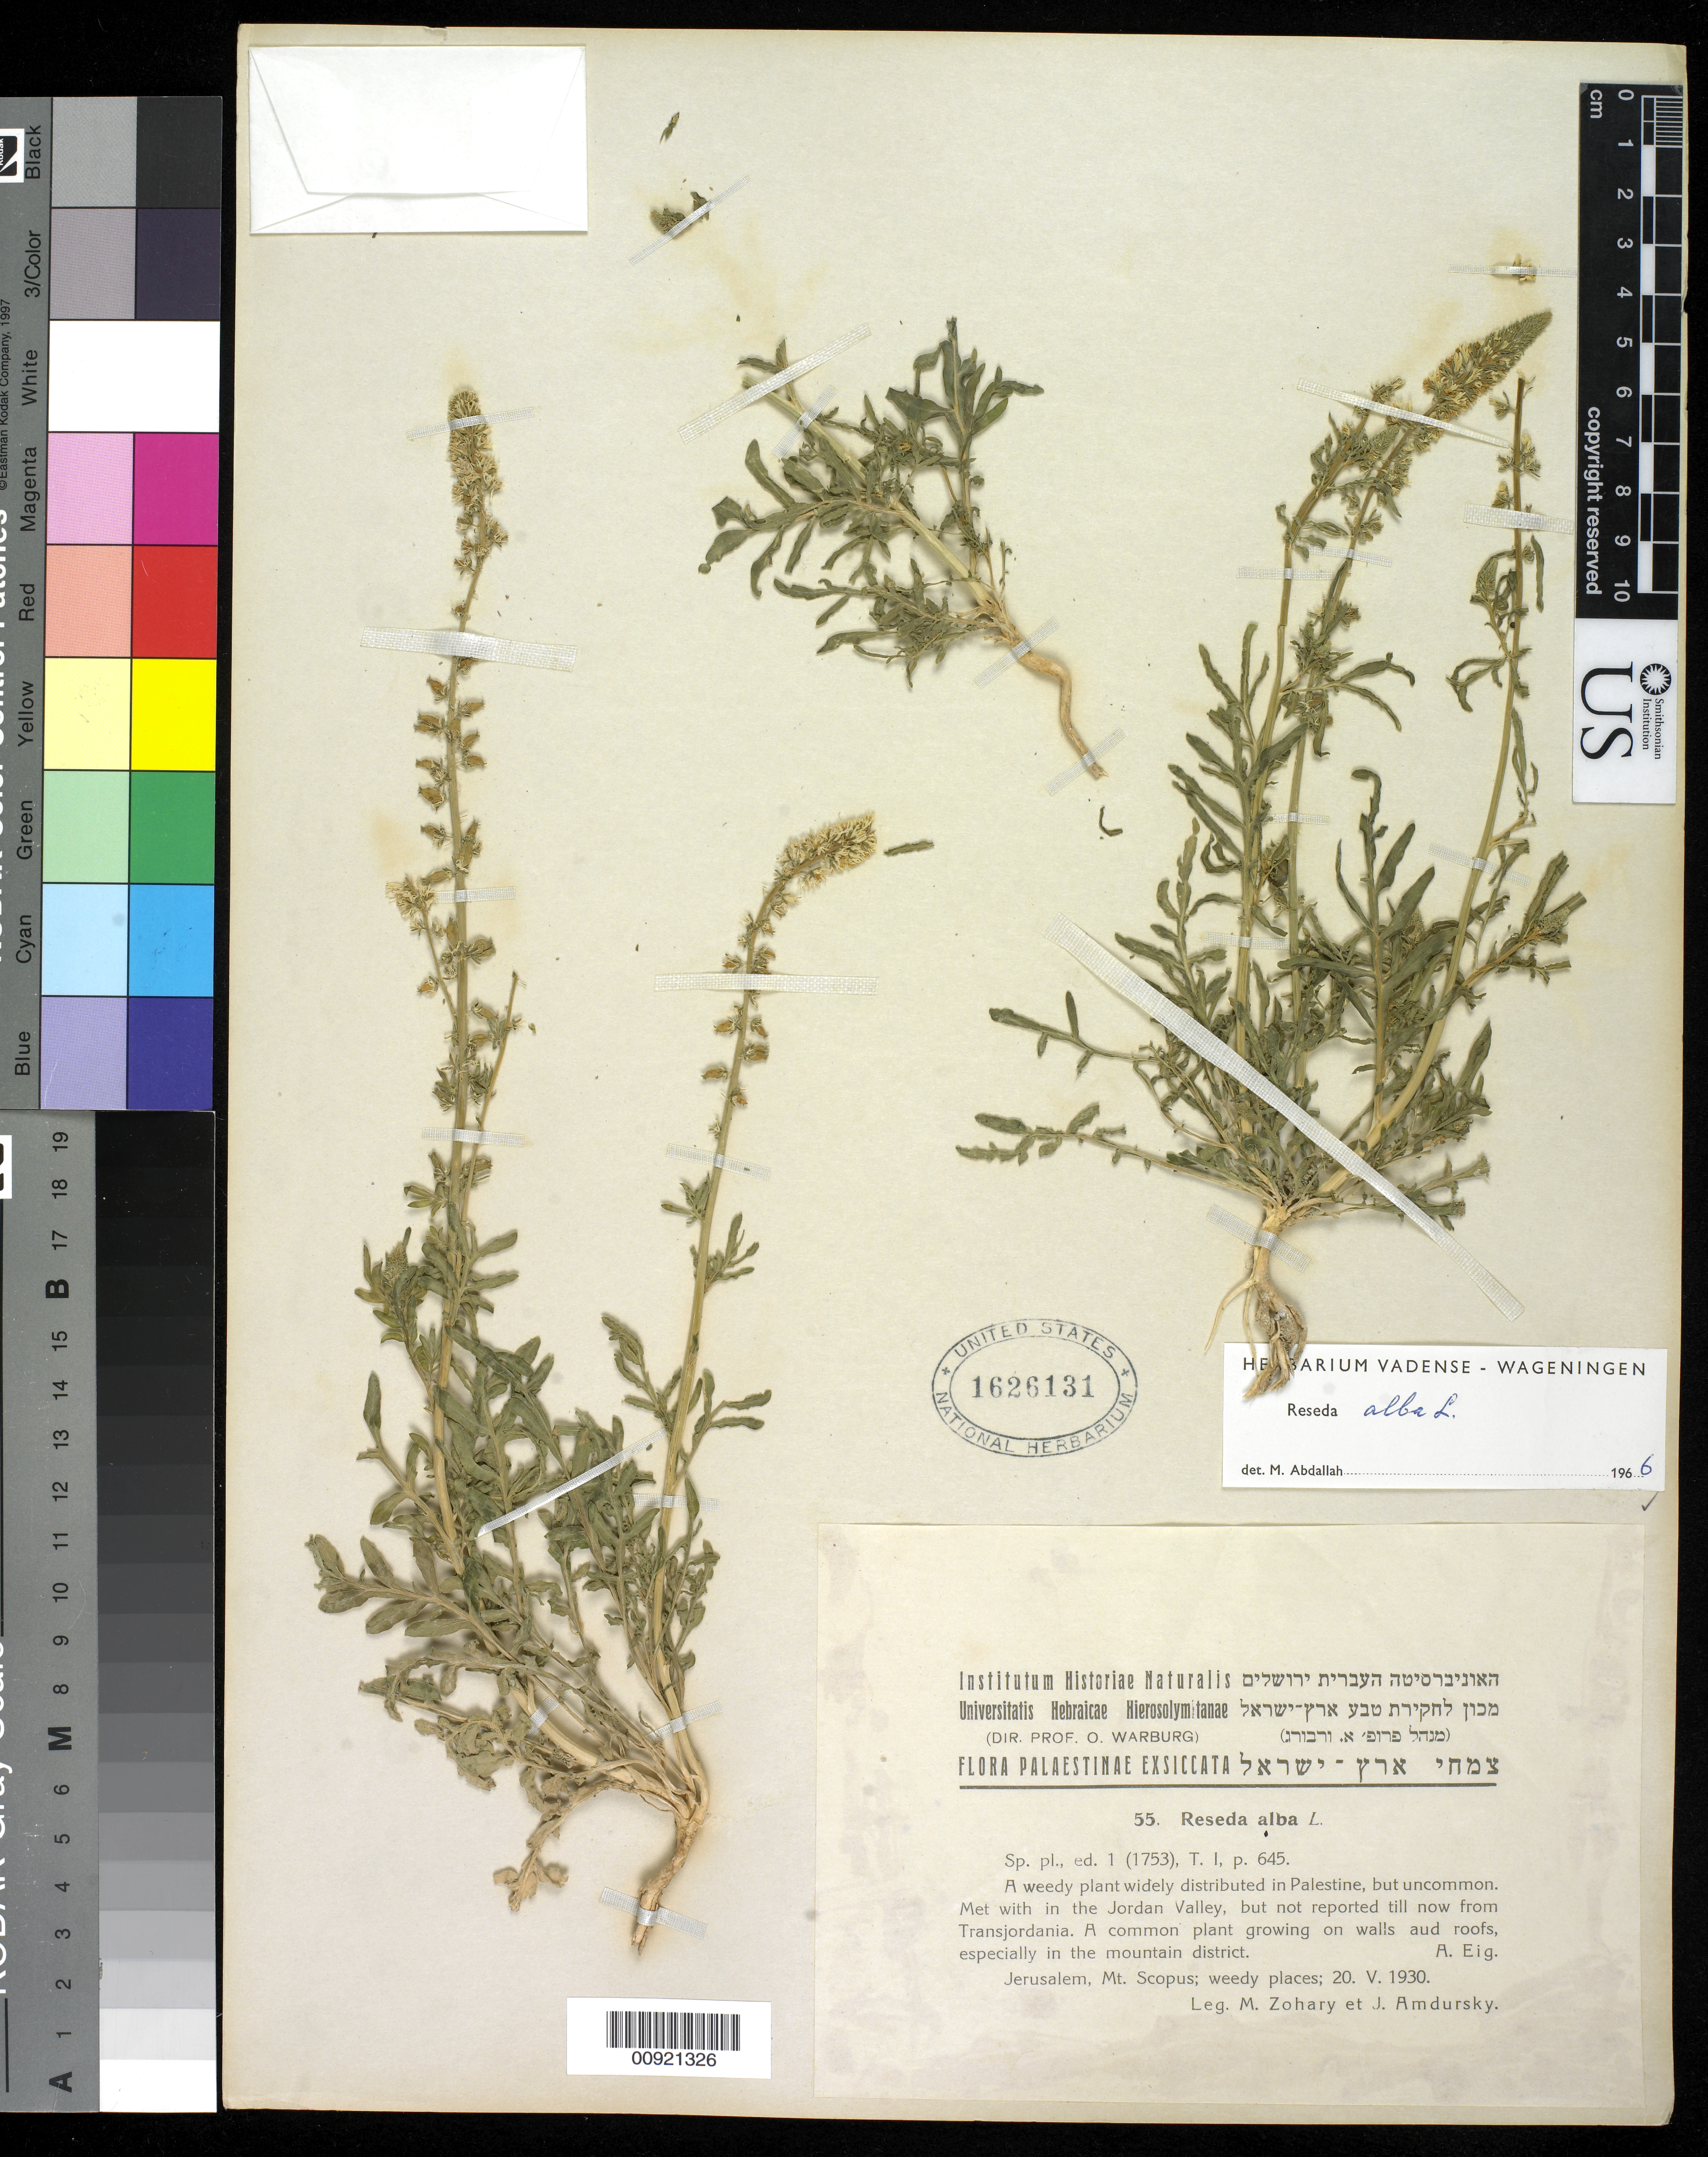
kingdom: Plantae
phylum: Tracheophyta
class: Magnoliopsida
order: Brassicales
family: Resedaceae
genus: Reseda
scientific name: Reseda alba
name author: L.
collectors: M. Zohary & I. Amdursky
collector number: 55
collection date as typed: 20 May 1930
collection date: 1930-05-20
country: Israel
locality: Mr. Scopus, Jerusalem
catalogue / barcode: US 1626131